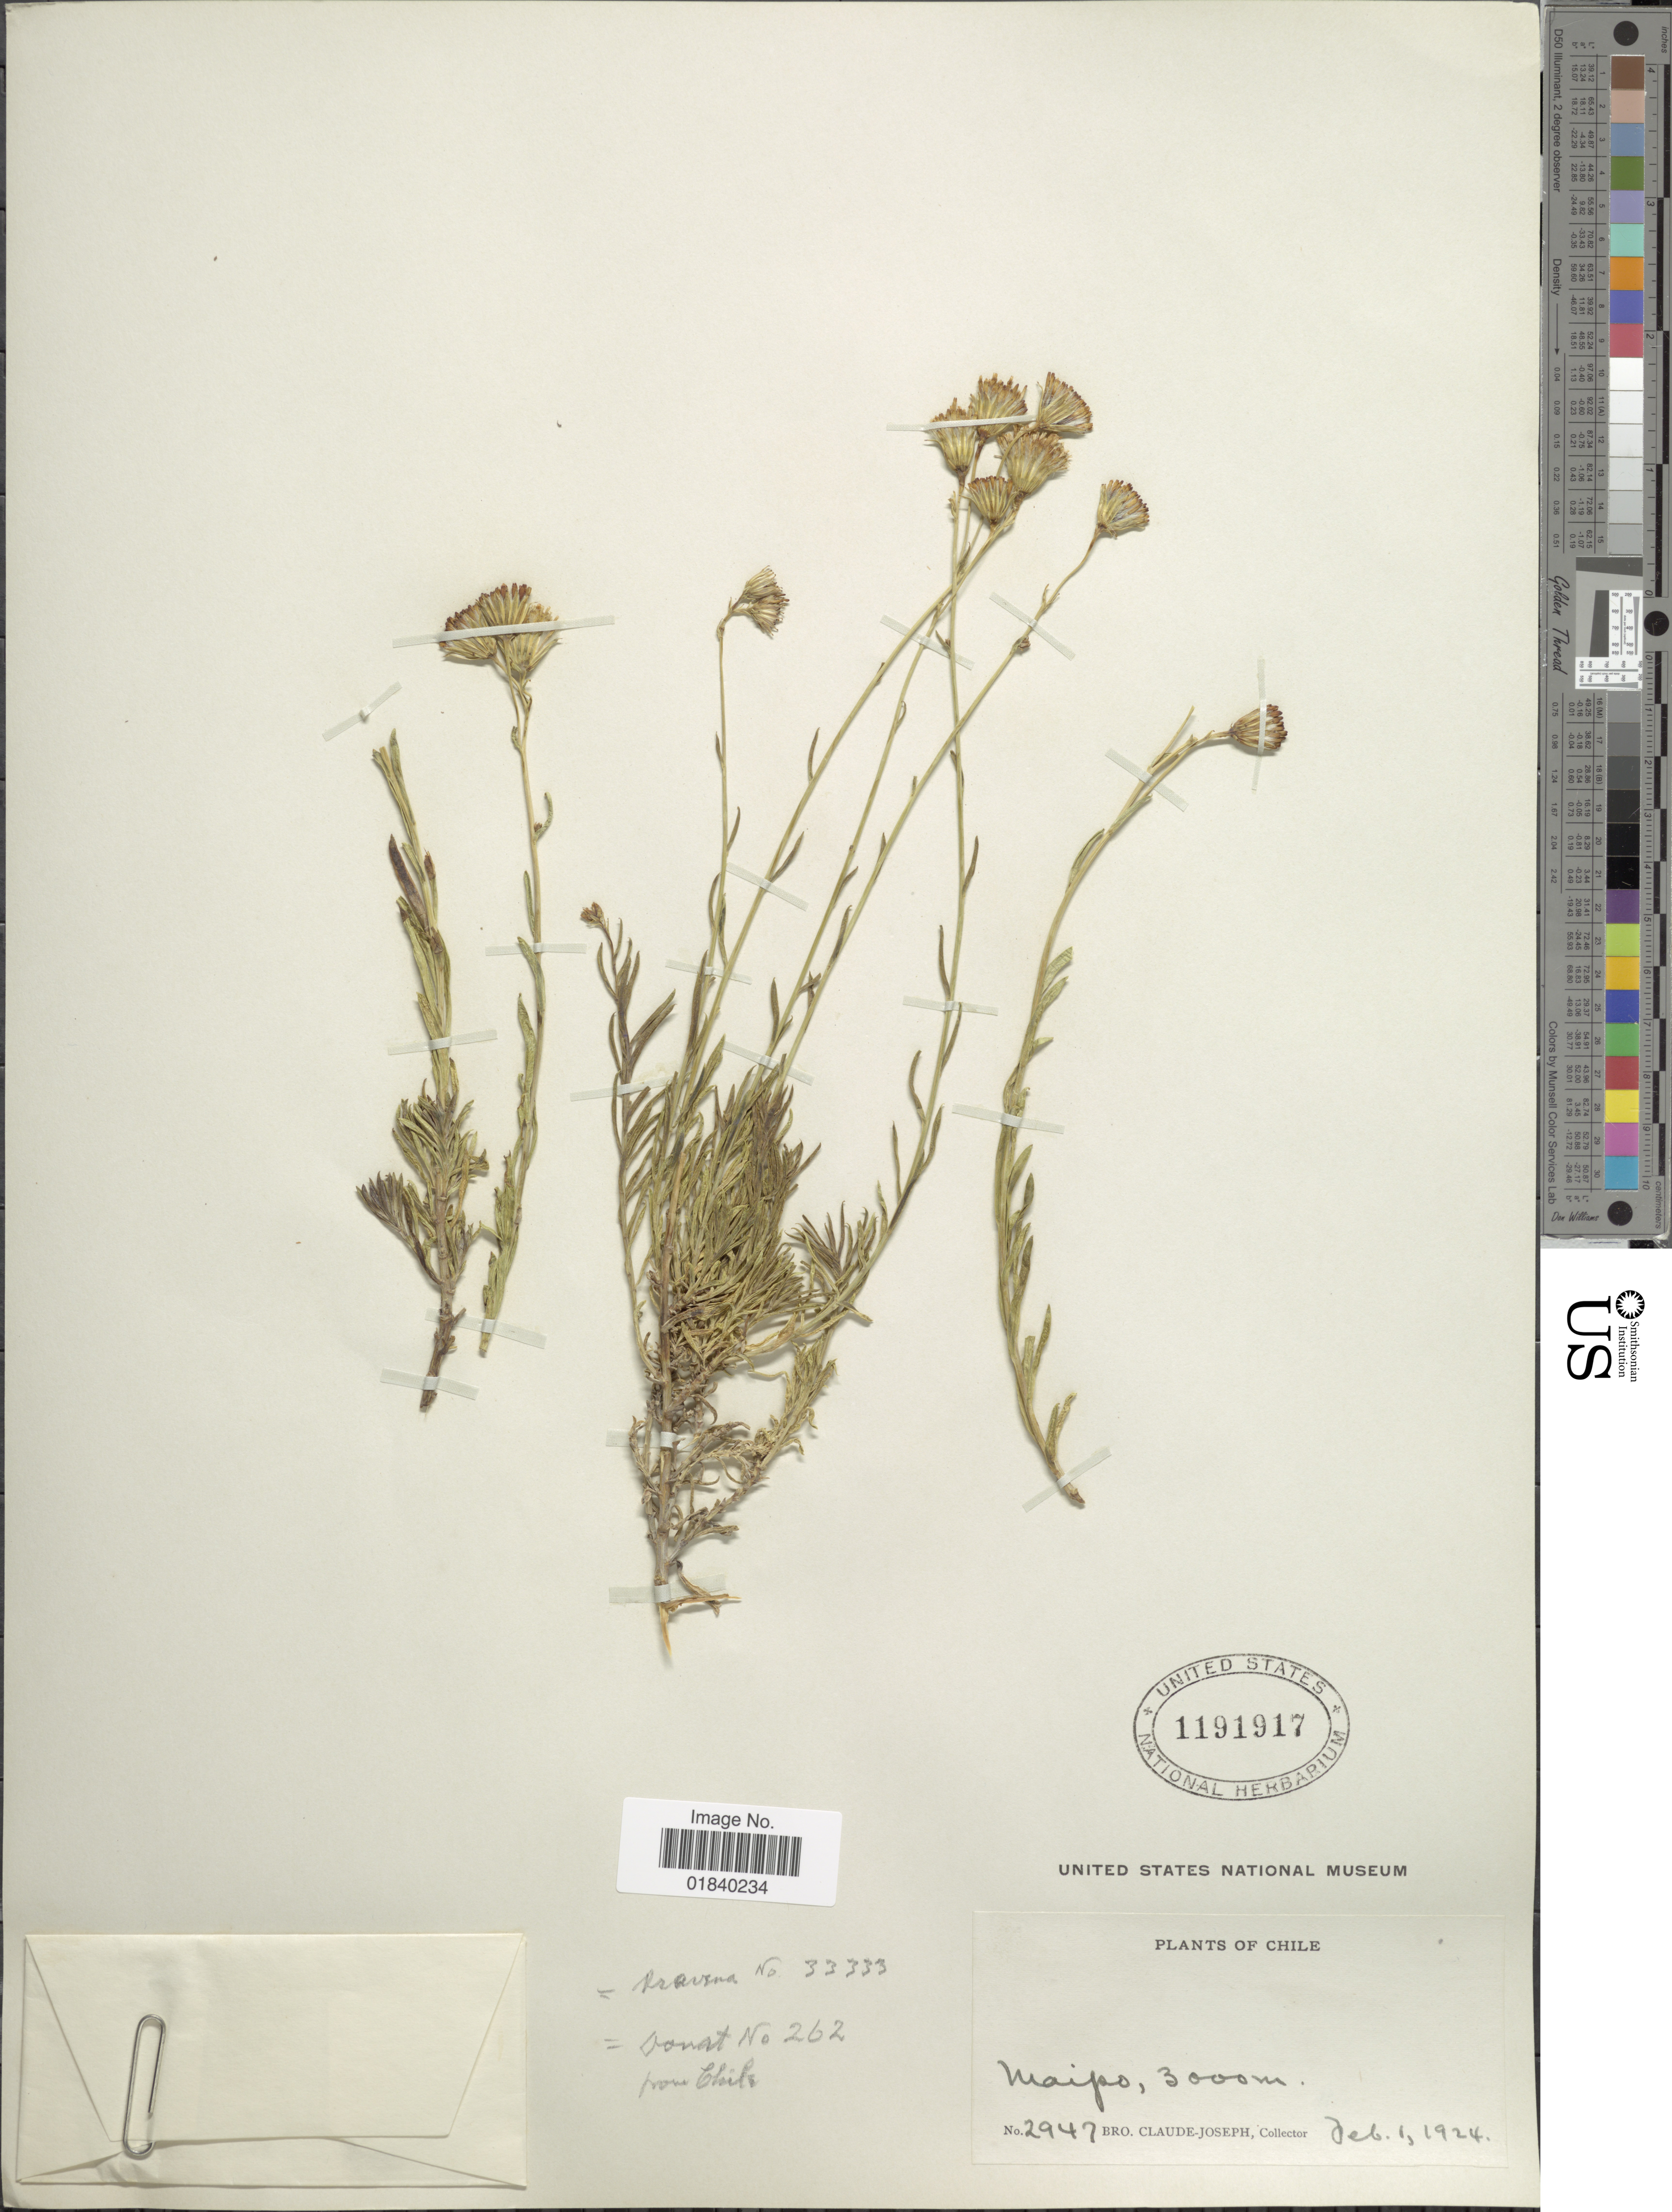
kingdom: Plantae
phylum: Tracheophyta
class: Magnoliopsida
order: Asterales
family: Asteraceae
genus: Senecio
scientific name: Senecio sp.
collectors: Bro. Claude-Joseph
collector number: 2947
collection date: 1924-02-01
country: Chile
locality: Maipo, Chile.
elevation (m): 3000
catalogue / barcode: US 1191917